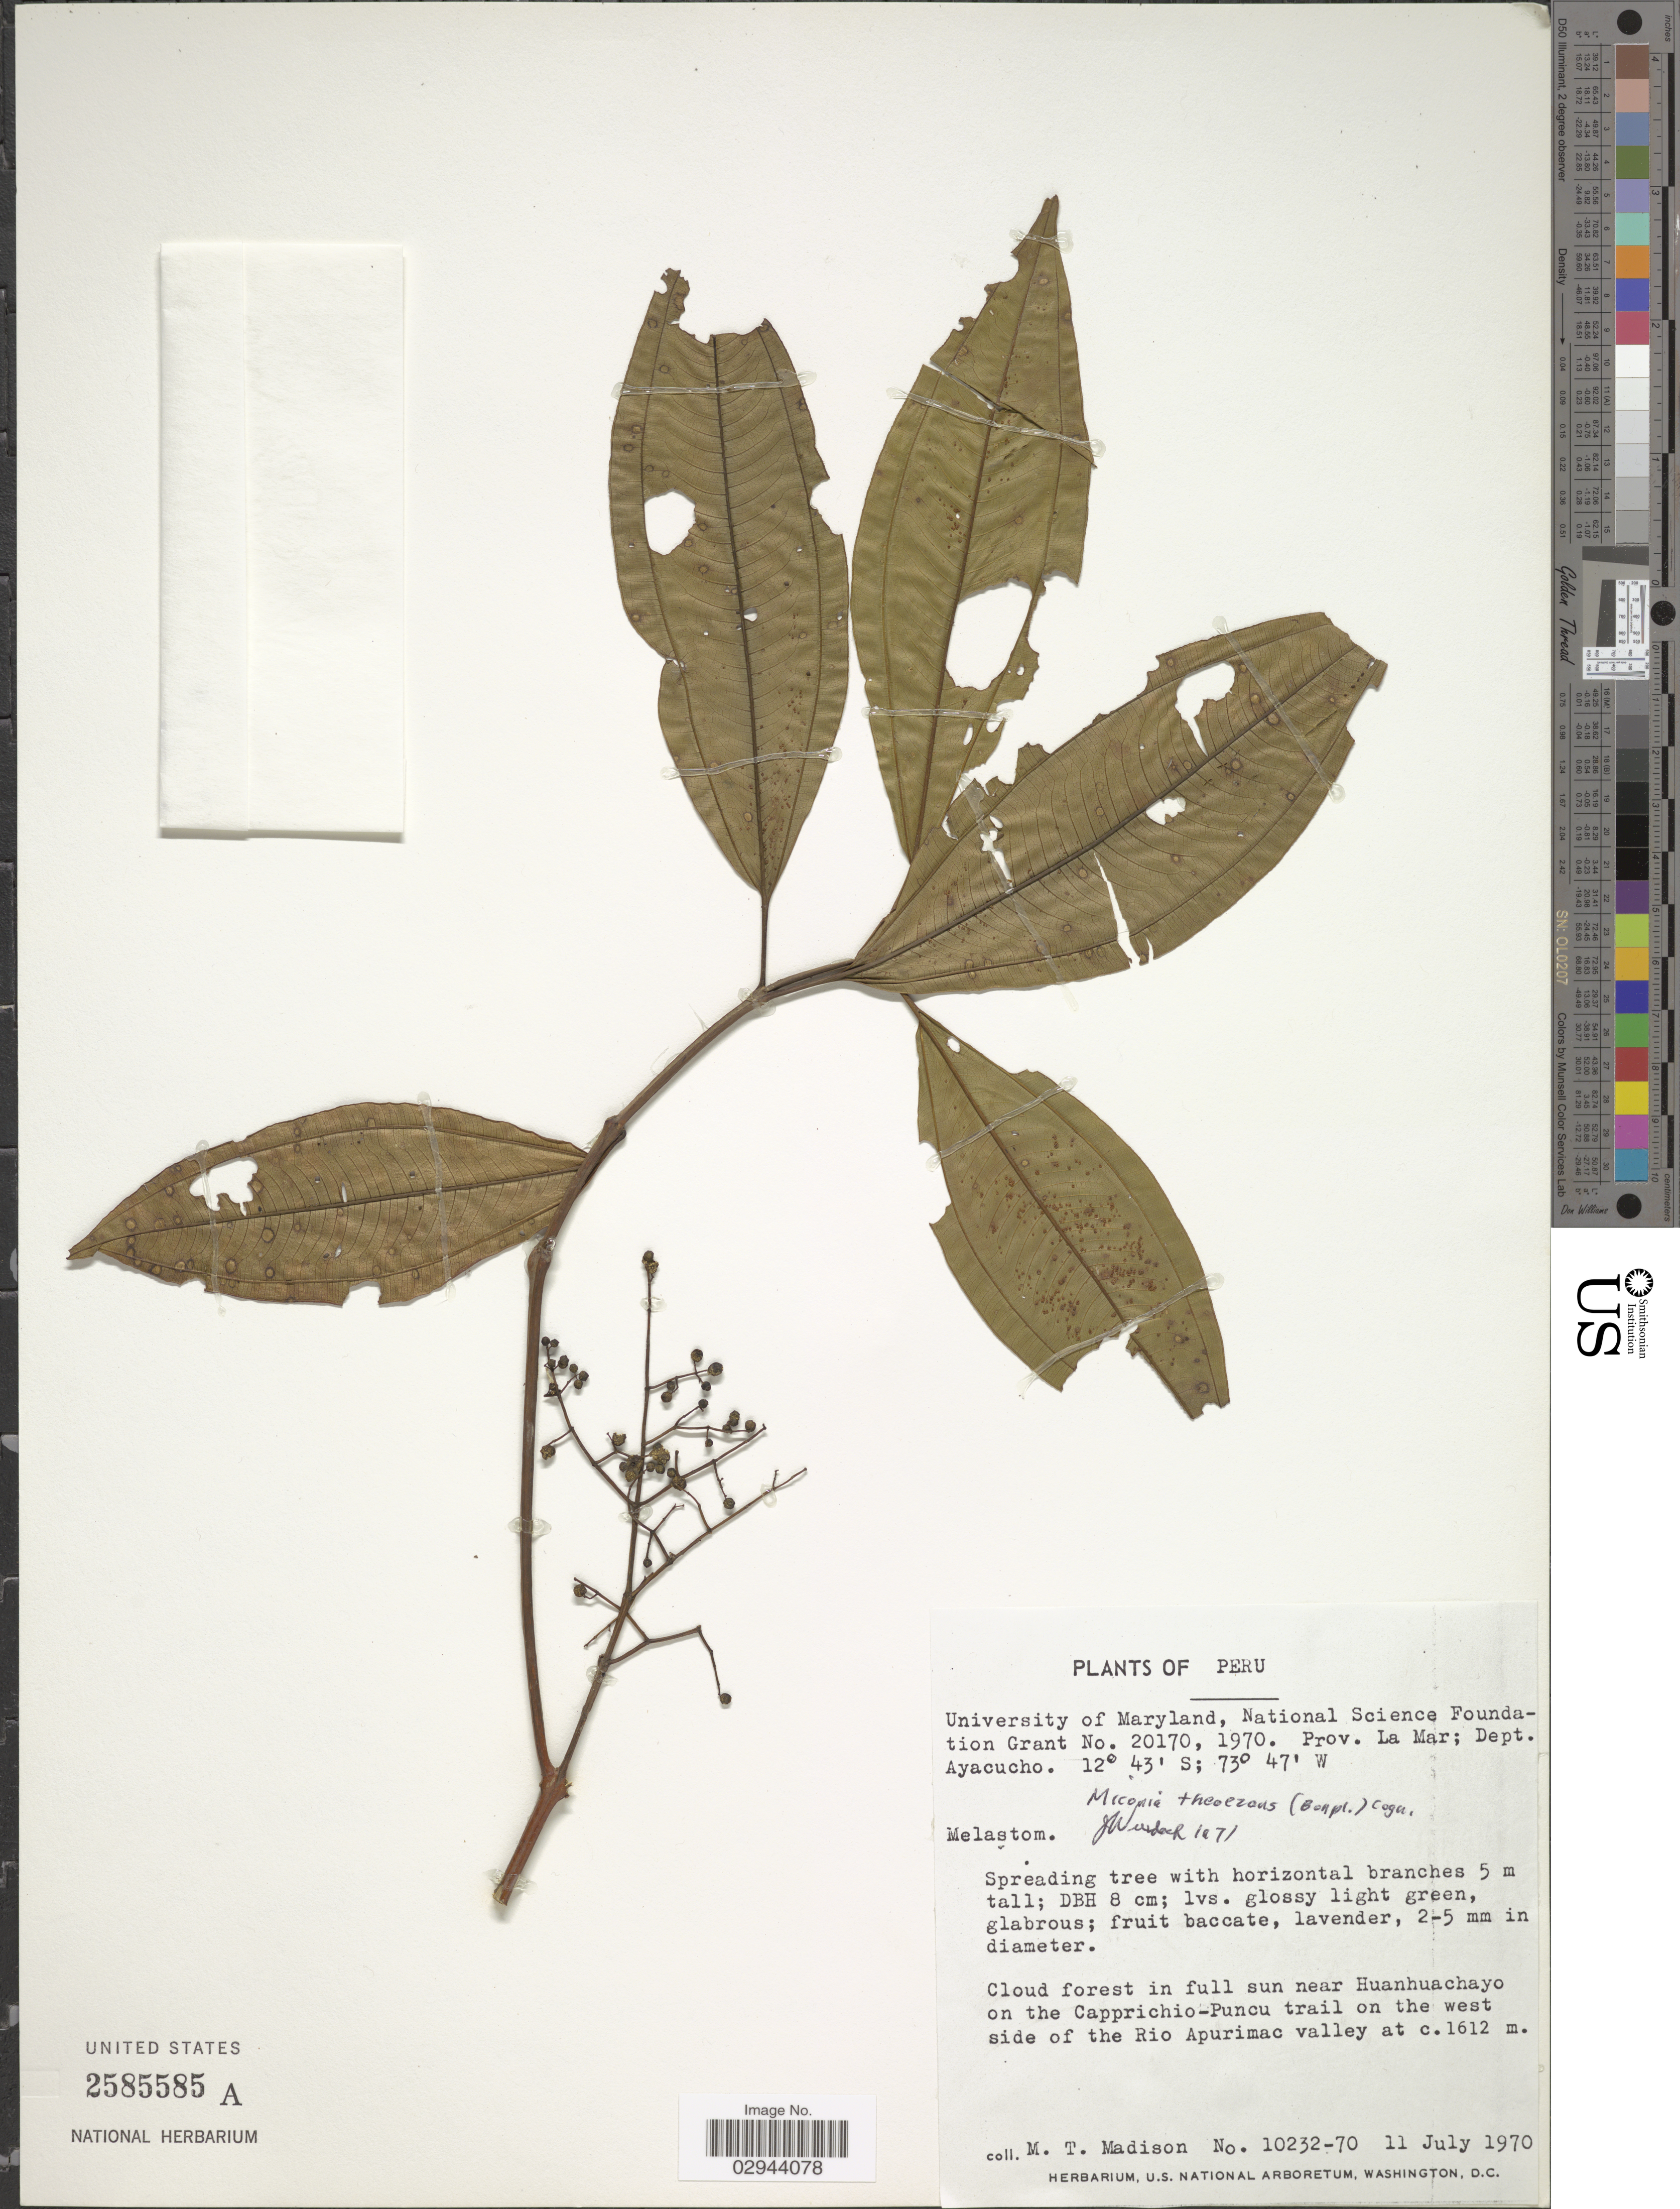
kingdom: Plantae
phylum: Tracheophyta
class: Magnoliopsida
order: Myrtales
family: Melastomataceae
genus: Miconia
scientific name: Miconia theizans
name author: (Bonpl.) Cogn.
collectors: M. T. Madison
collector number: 10232-70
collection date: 1970-07-11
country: Peru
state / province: Ayacucho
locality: Prov. La Mar, Dept. Ayacucho, Cloud forest in full sun near Huanhuachayo on the Capprichio-Puncu trail on the west side of the Rio Apurimac Valley.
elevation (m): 1612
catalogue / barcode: US 2585585A